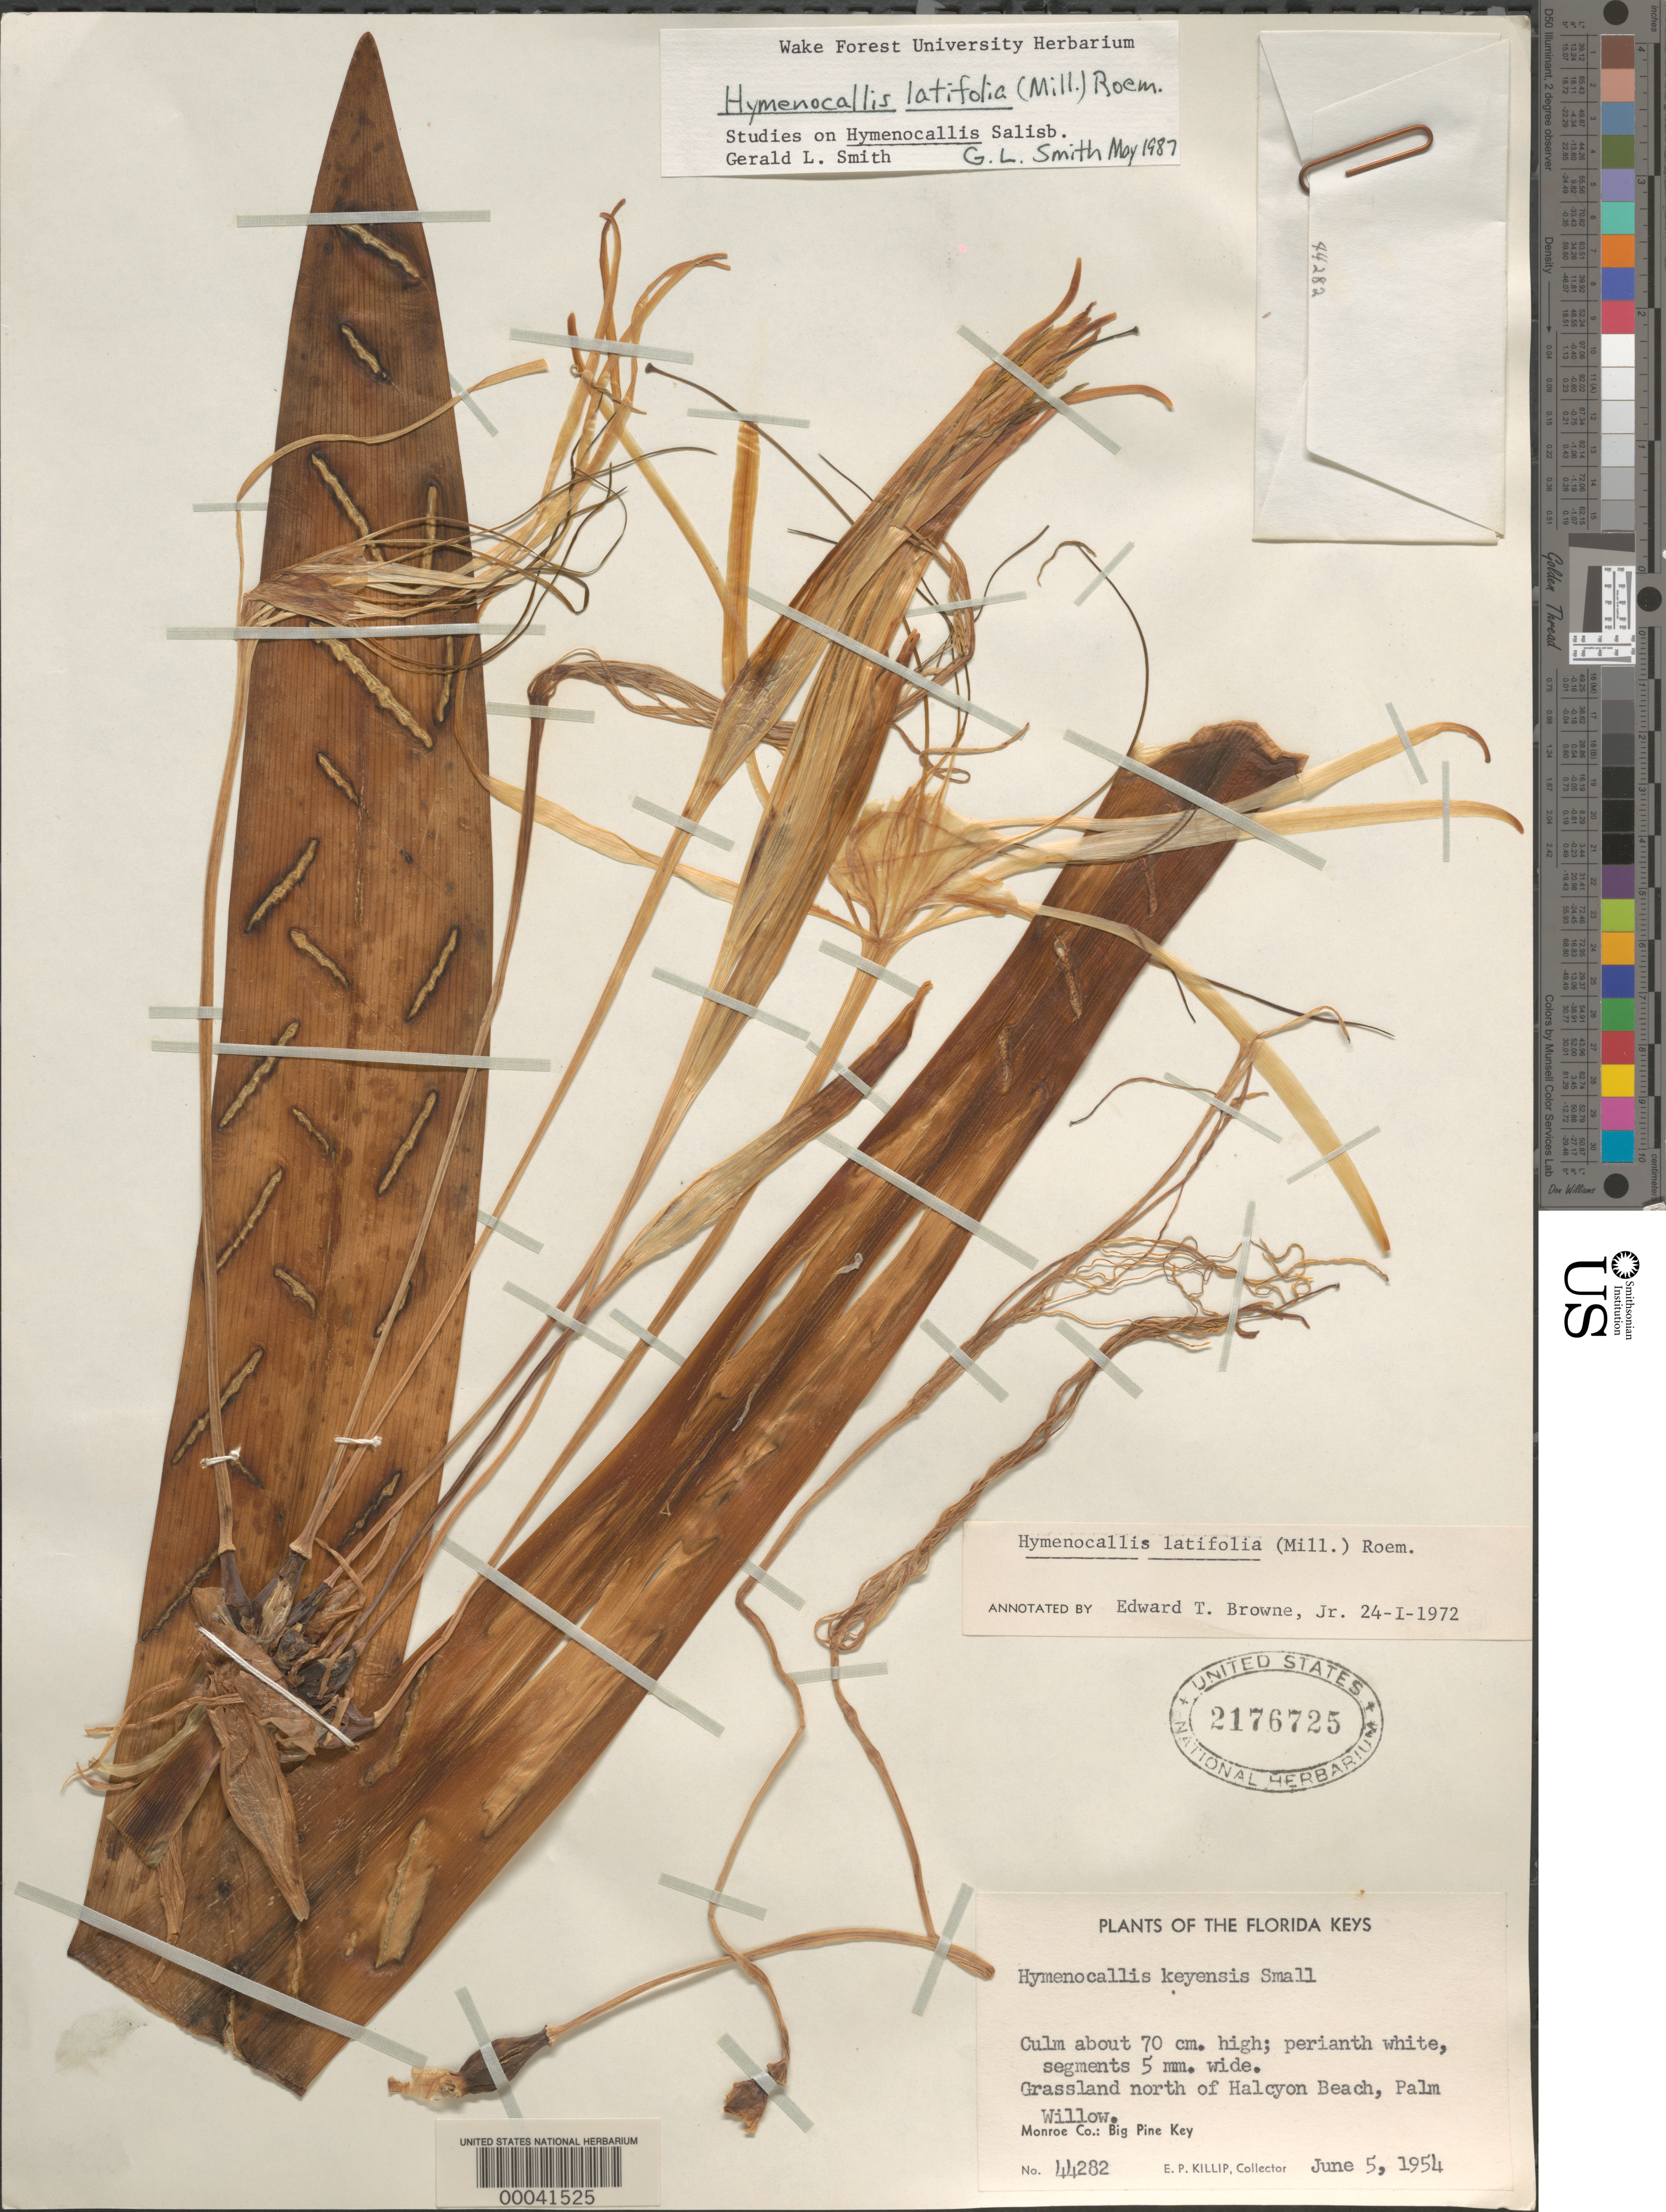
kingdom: Plantae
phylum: Tracheophyta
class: Liliopsida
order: Asparagales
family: Amaryllidaceae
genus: Hymenocallis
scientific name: Hymenocallis latifolia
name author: (Mill.) M. Roem.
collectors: E. P. Killip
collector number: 44282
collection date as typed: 05 Jun 1954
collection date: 1954-06-05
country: United States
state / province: Florida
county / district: Monroe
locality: Big pine key, n of halcyon beach, palm willow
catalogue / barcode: US 2176725